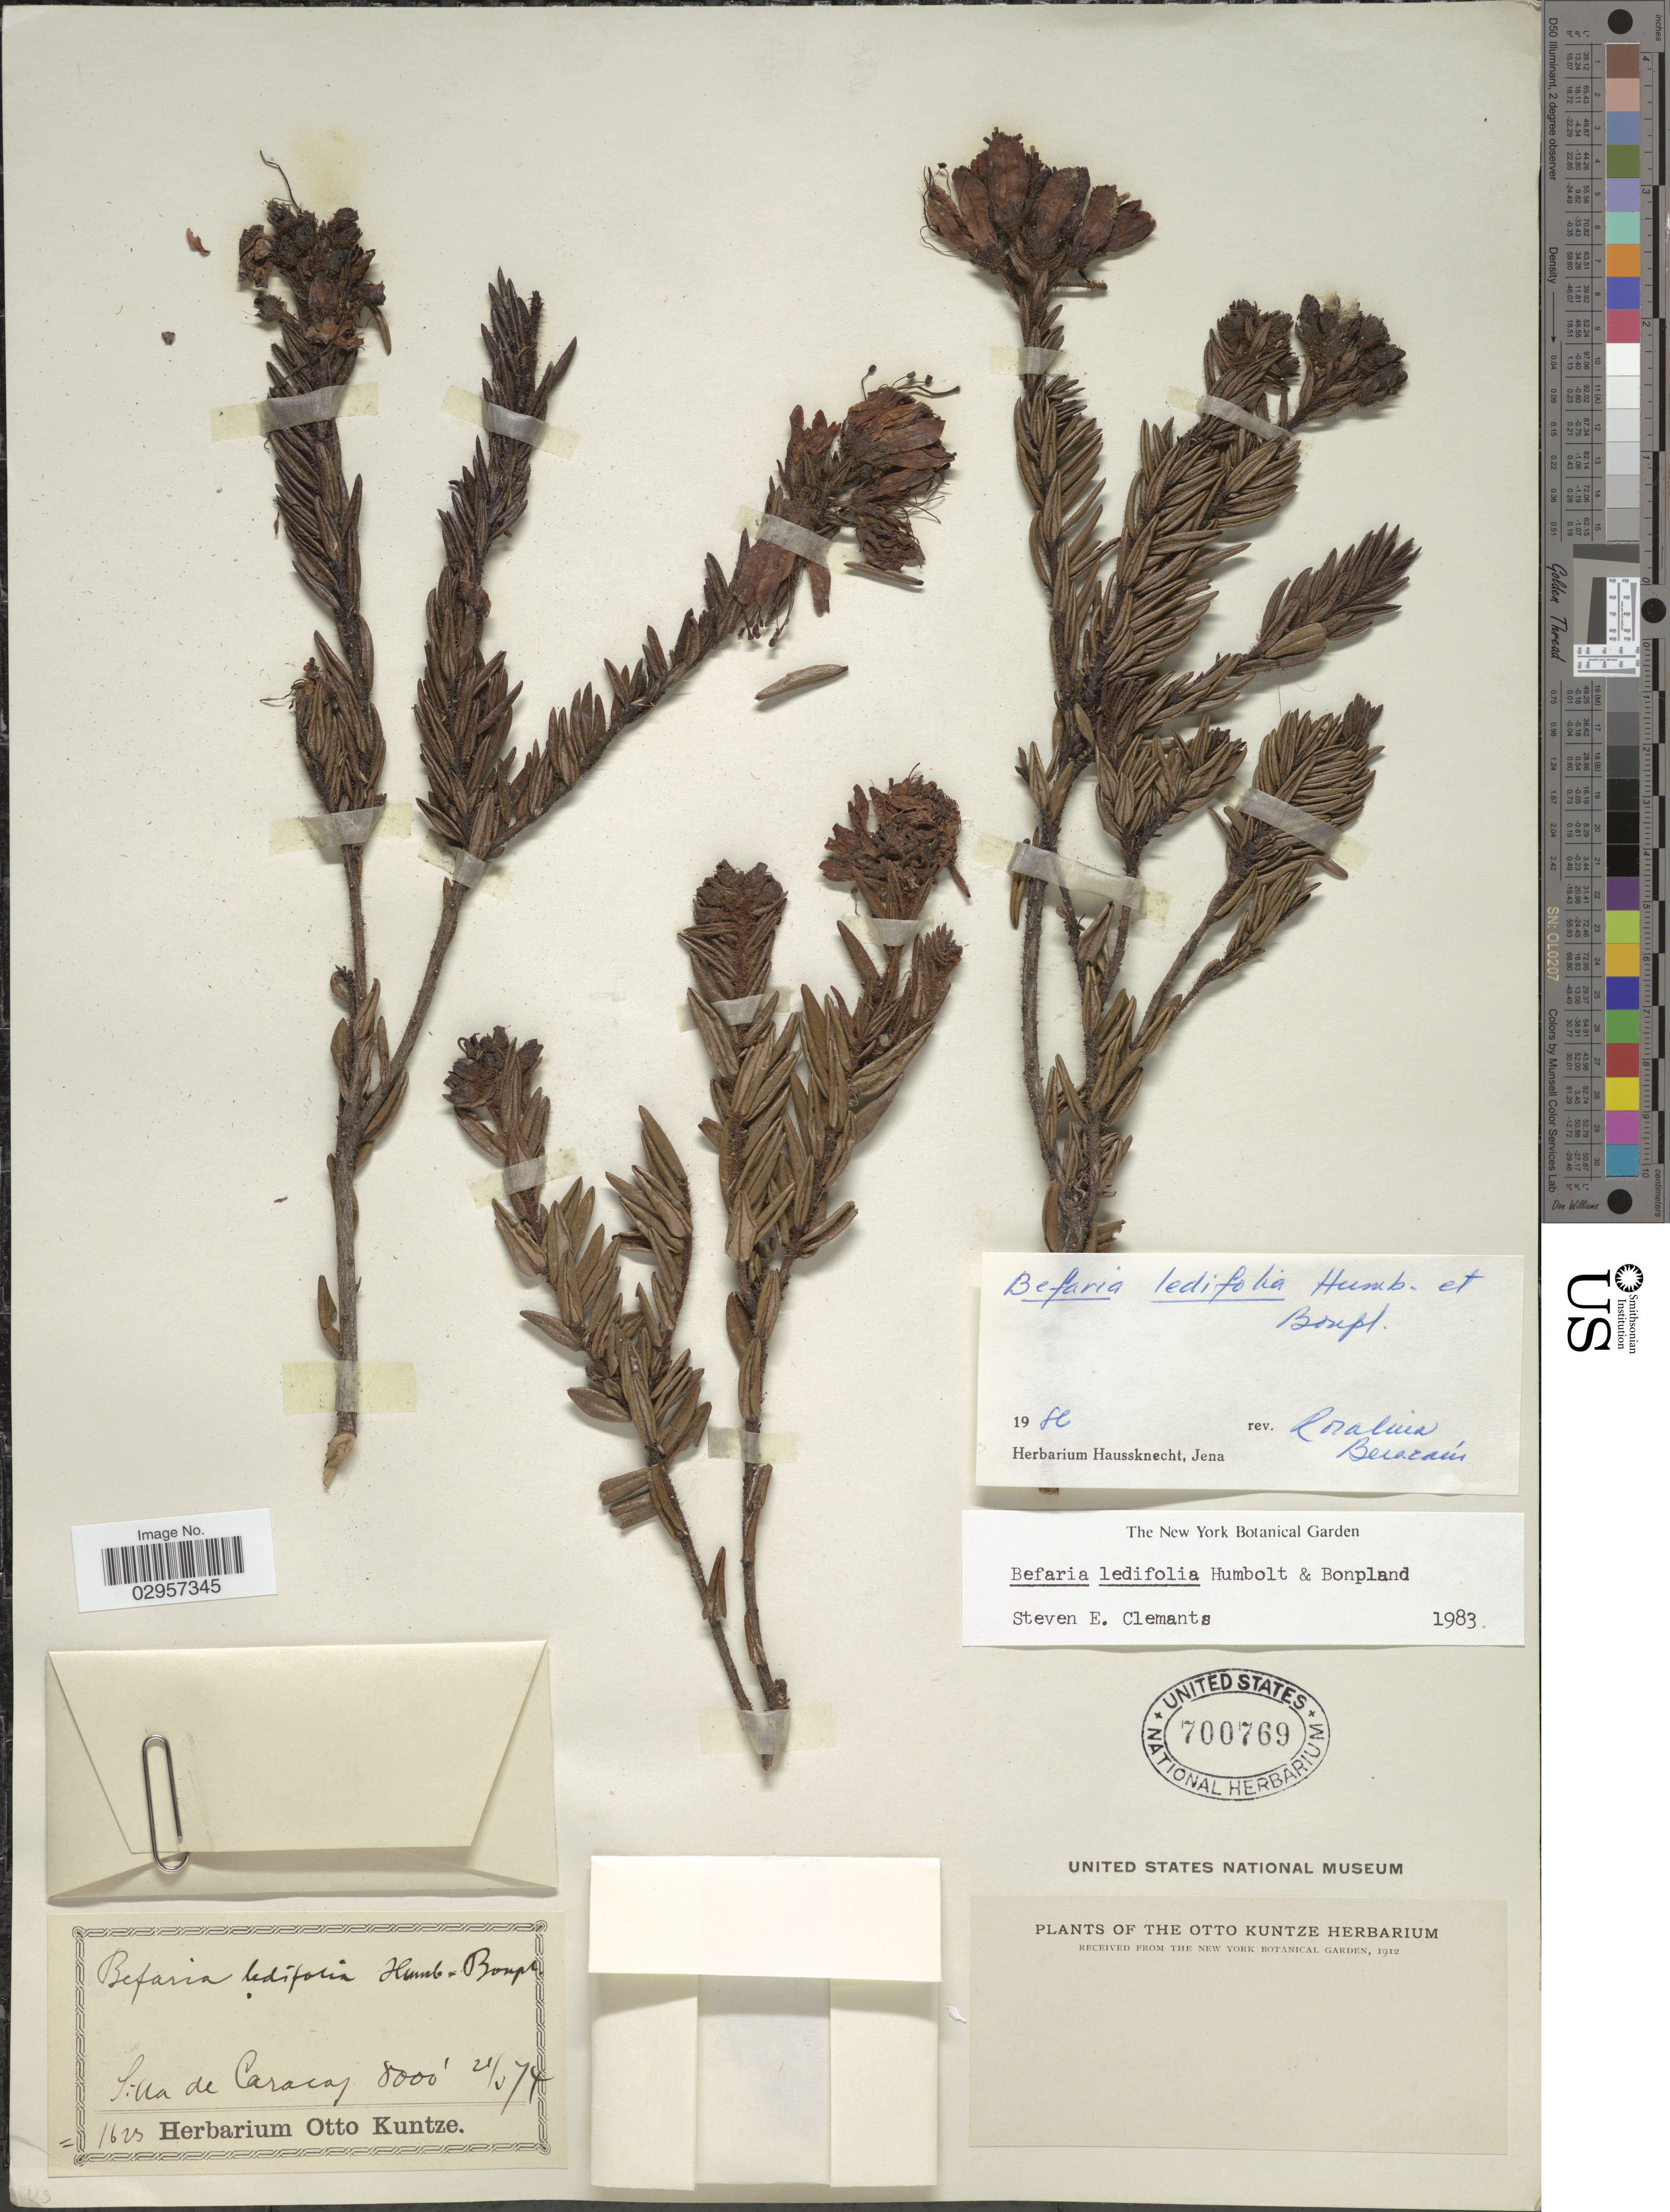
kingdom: Plantae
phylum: Tracheophyta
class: Magnoliopsida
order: Ericales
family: Ericaceae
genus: Befaria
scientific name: Befaria ledifolia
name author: Bonpl.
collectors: ex herb. Otto Kuntze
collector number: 1623*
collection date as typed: Transcribed d/m/y: 21/5/74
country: Venezuela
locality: Silla de Caracas.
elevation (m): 2438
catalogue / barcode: US 700769